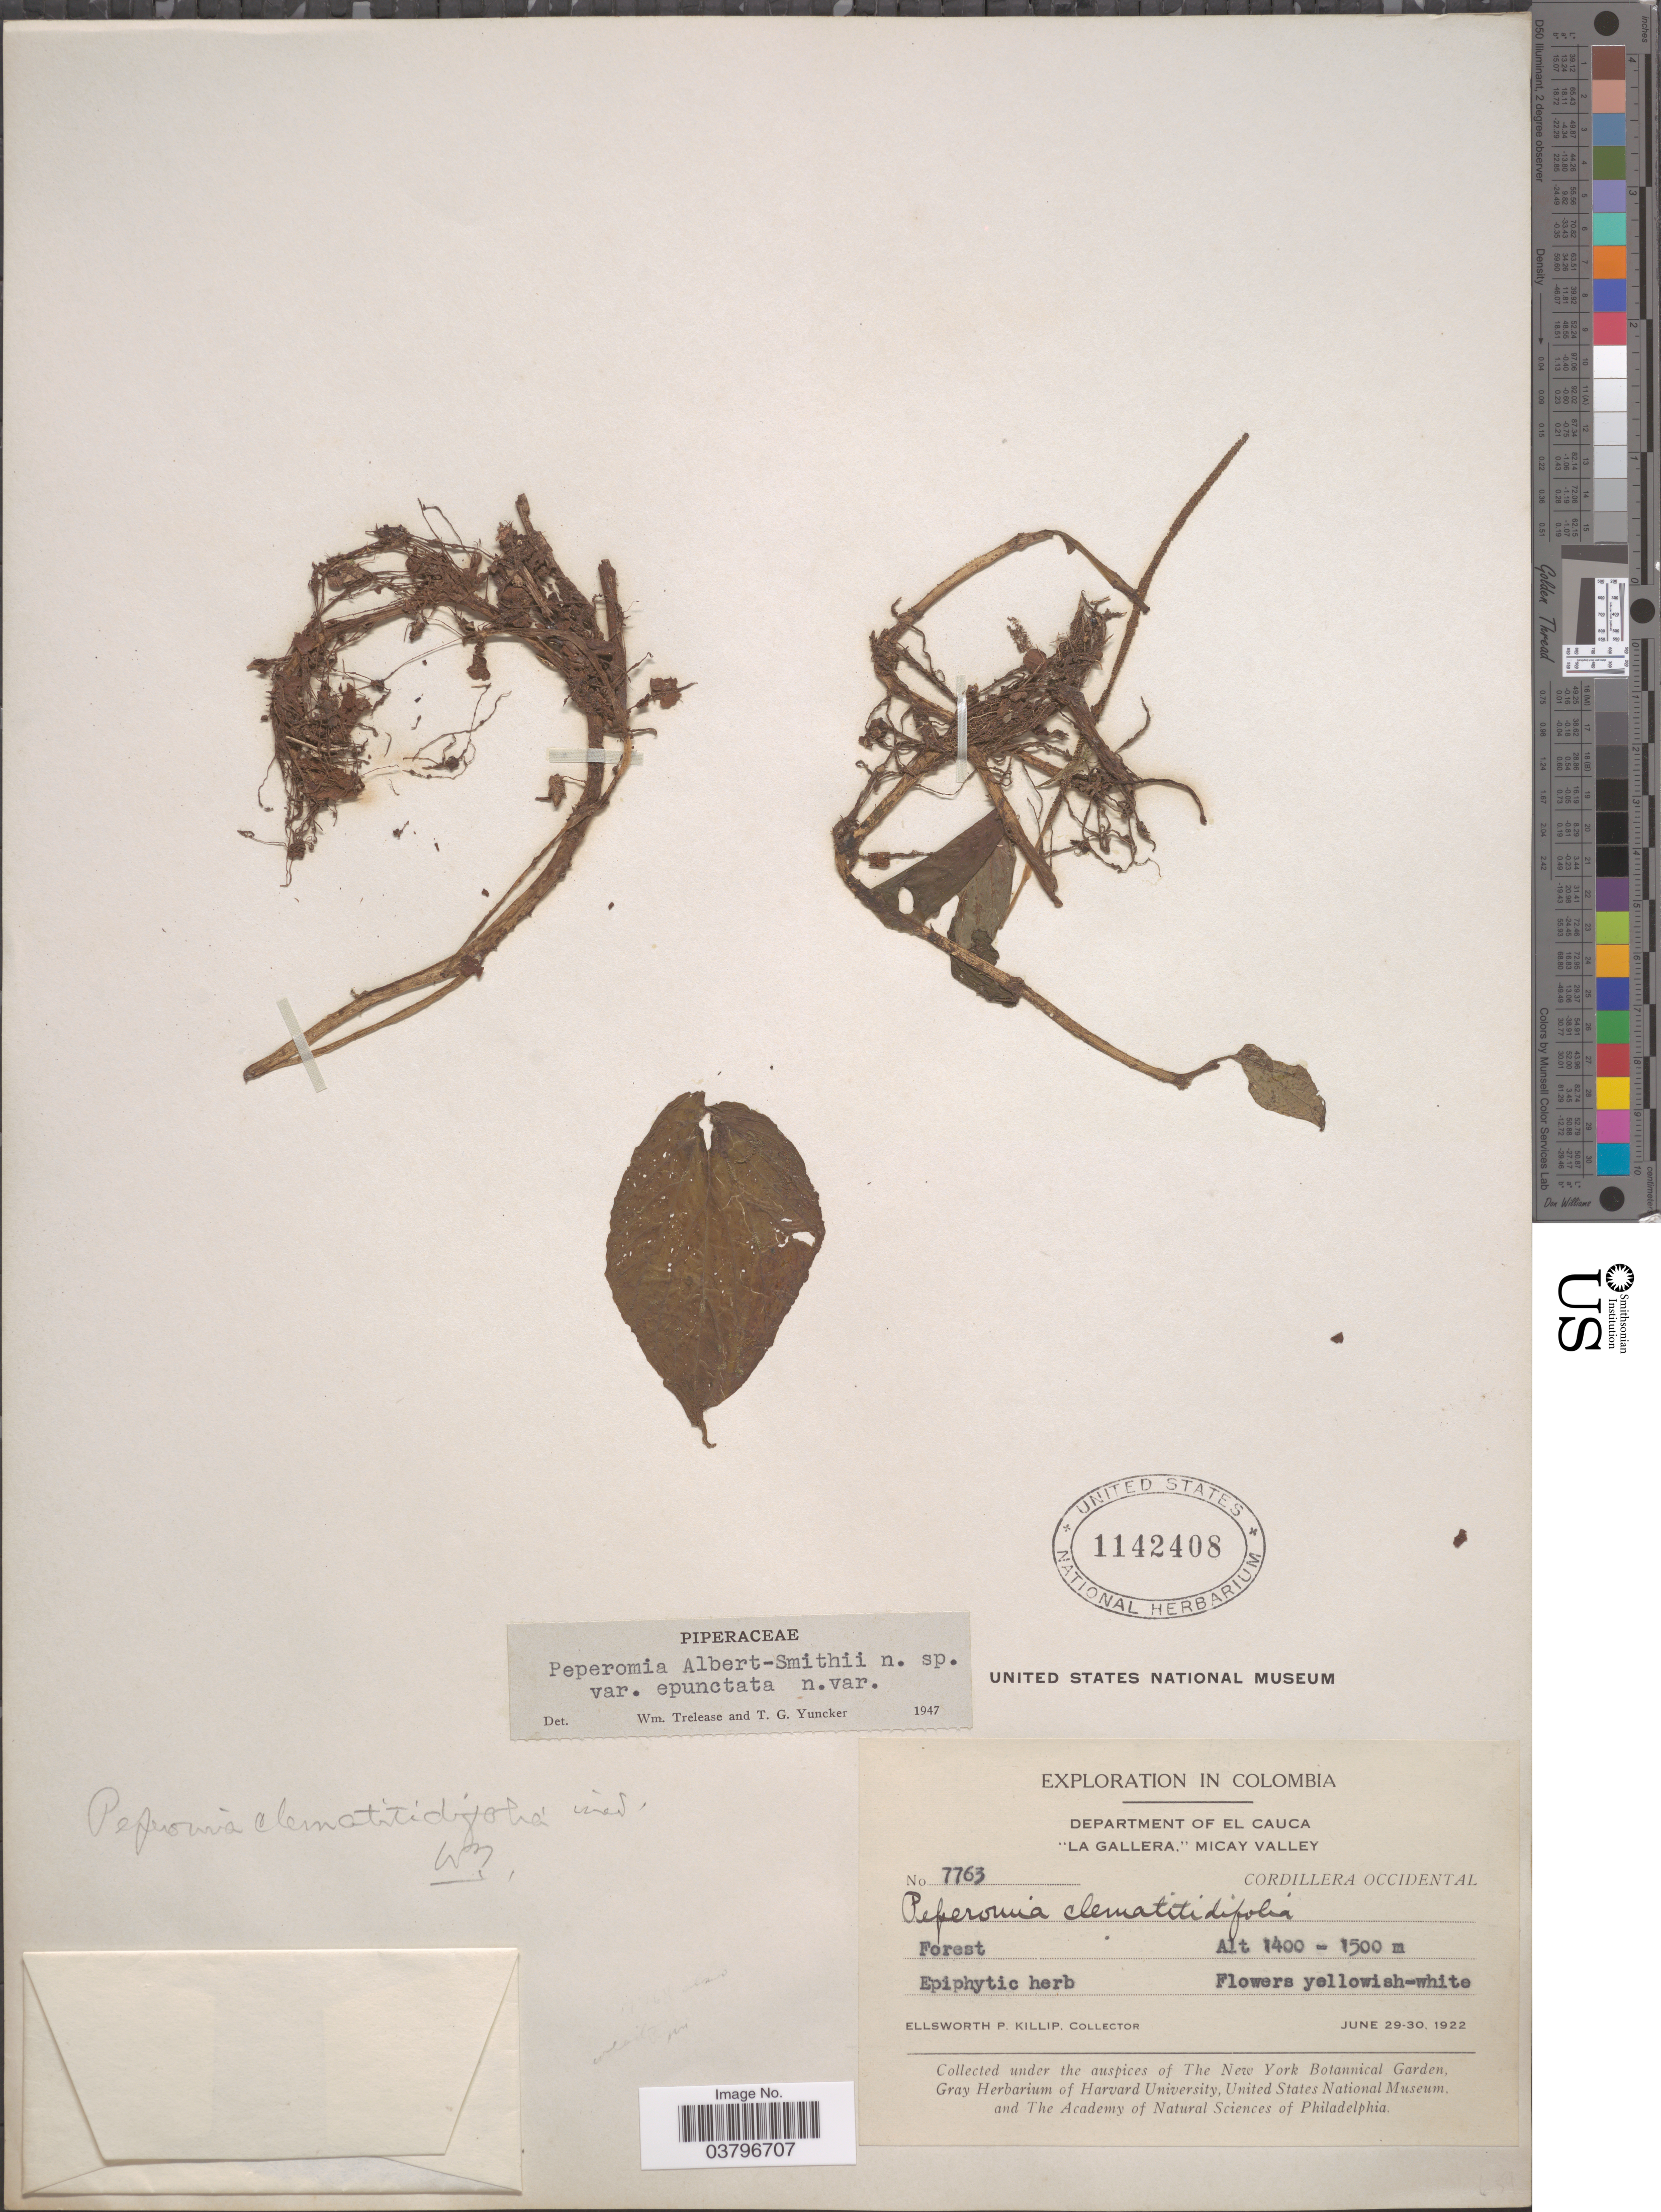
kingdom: Plantae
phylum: Tracheophyta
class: Magnoliopsida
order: Piperales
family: Piperaceae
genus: Peperomia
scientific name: Peperomia albert-smithii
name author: Trel. & Yunck.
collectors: E. P. Killip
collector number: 7763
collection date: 1922-06-29/1922-06-30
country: Colombia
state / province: Cauca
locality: Department of El Cauca. "La Gallera," Micay Valley. Cordillera Occidental.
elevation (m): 1400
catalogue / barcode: US 1142408